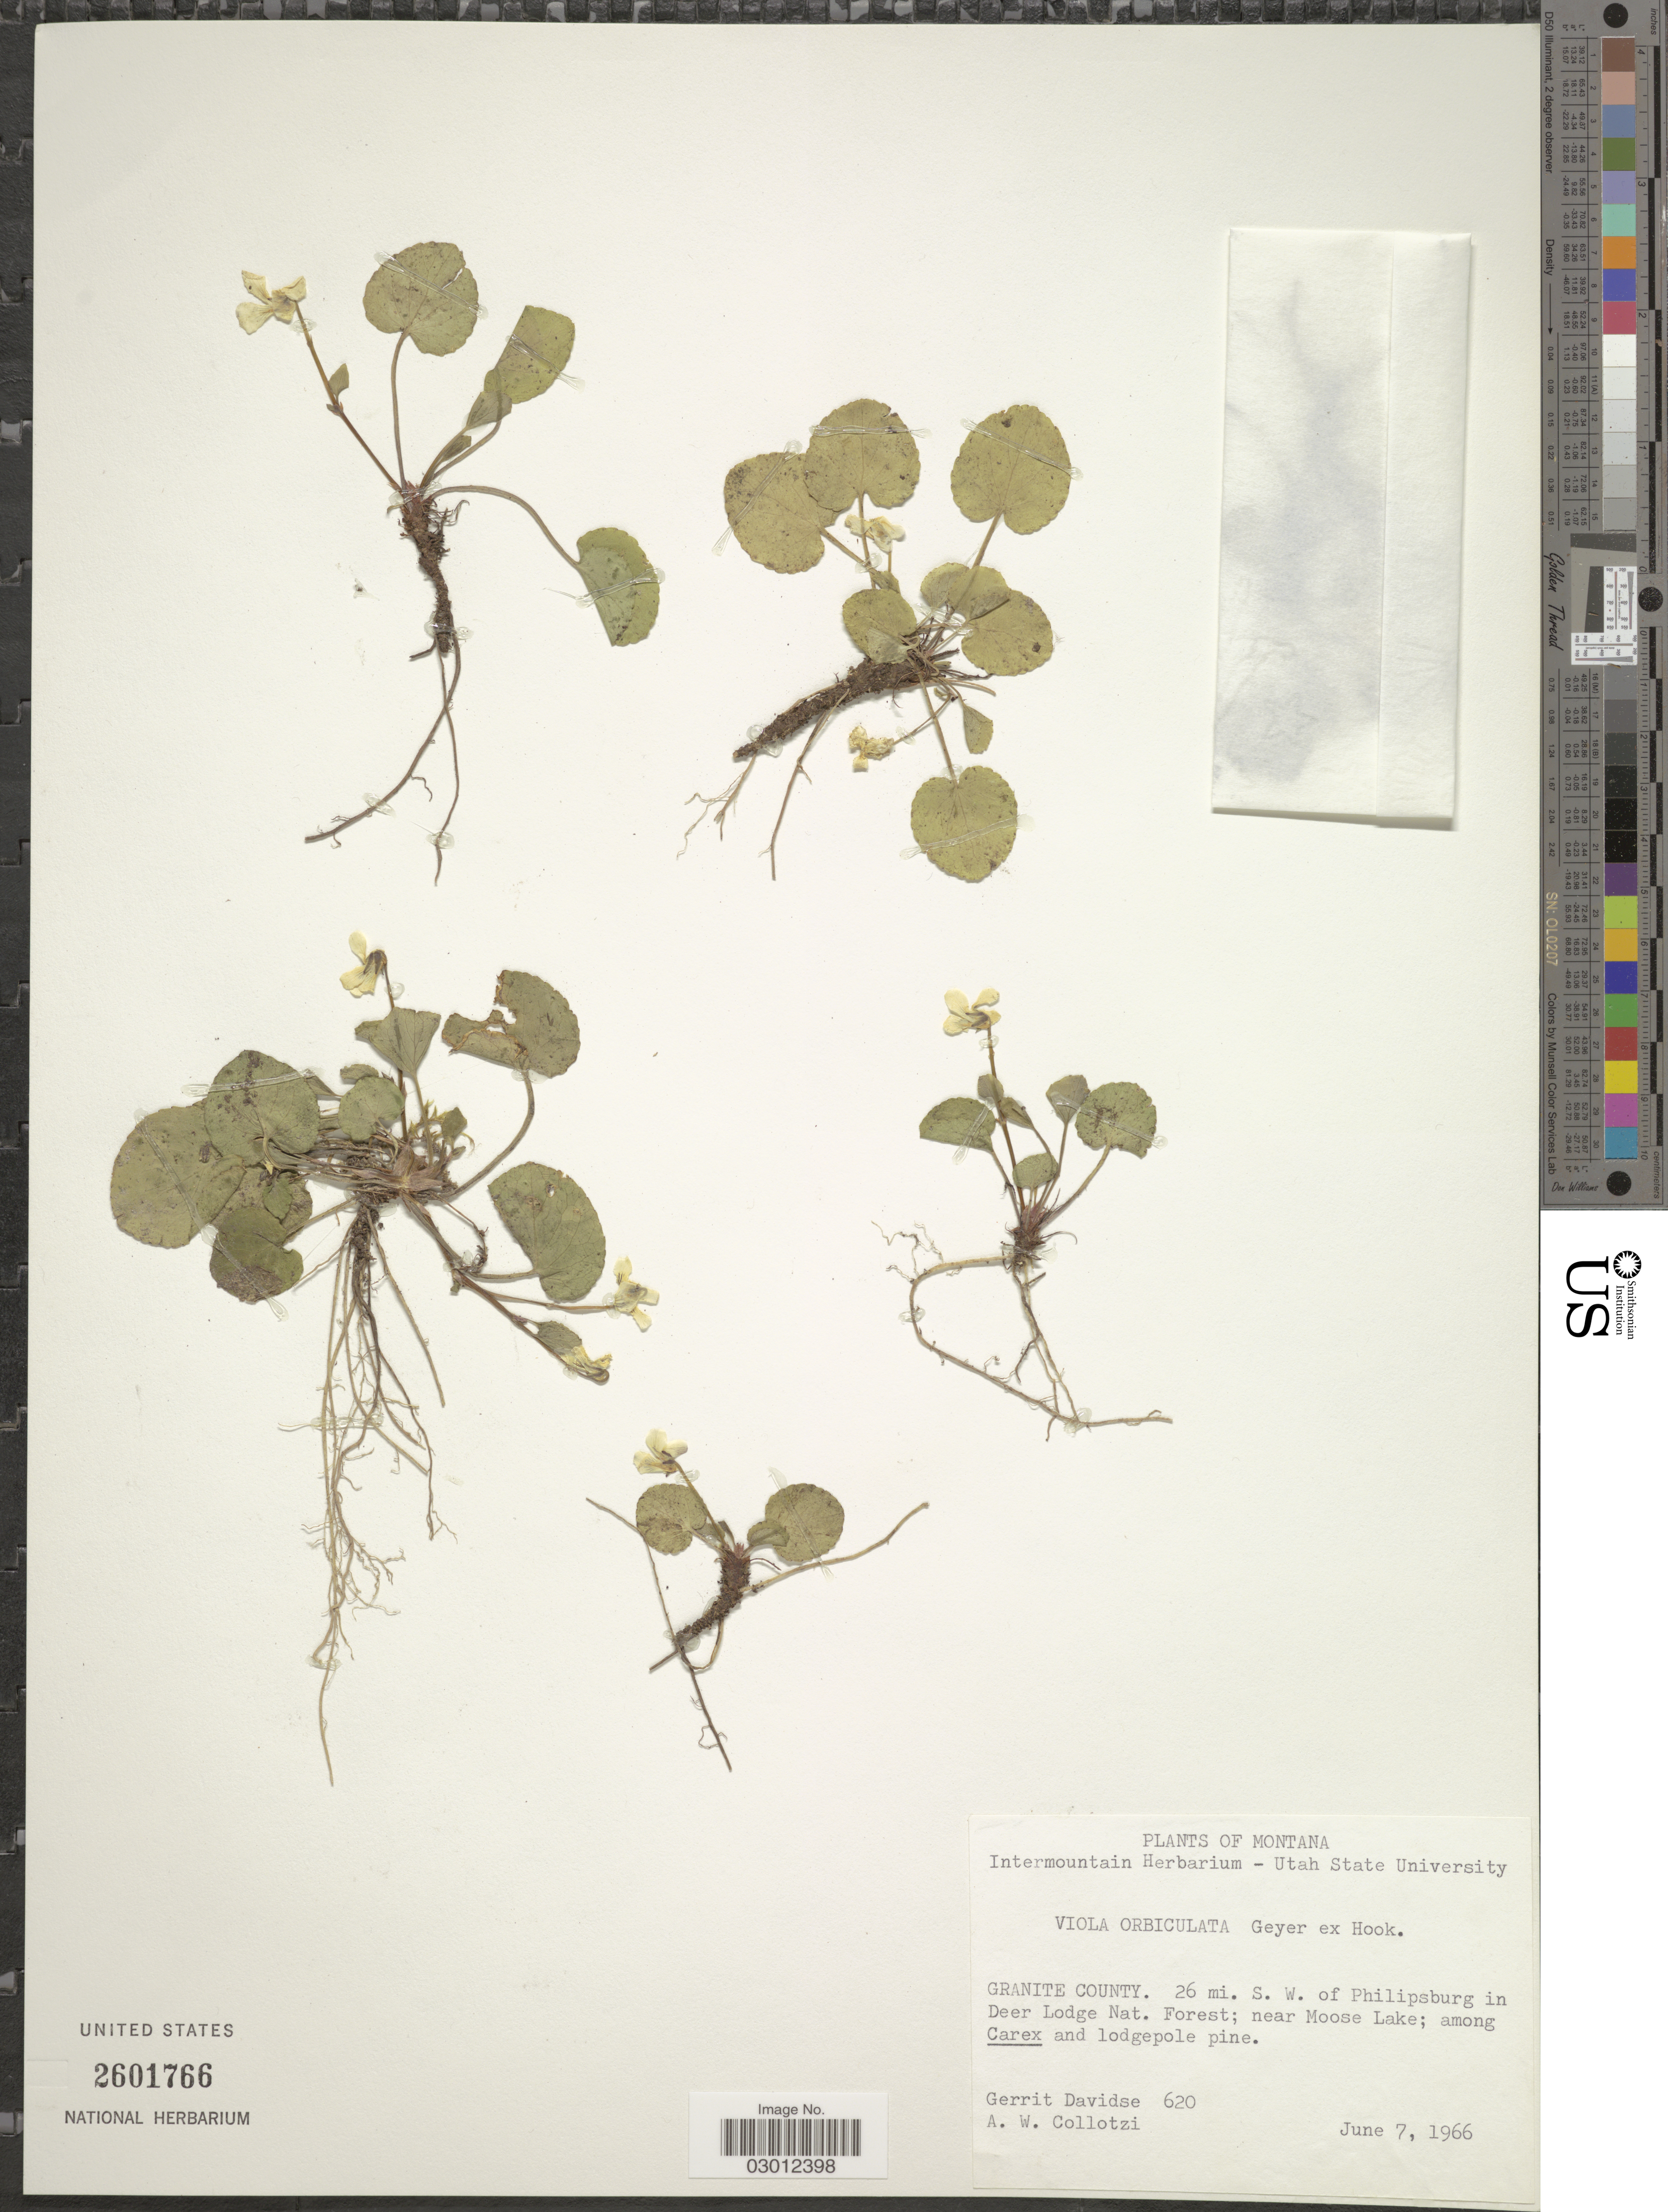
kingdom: Plantae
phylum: Tracheophyta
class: Magnoliopsida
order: Malpighiales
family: Violaceae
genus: Viola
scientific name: Viola orbiculata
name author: Geyer ex Hook.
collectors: G. Davidse & A. W. Collotzi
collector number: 620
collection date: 1966-06-07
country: United States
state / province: Montana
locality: Granite County. 26 mi. S. W. of Philipsburg in Deer Lodge Nat. Forest; near Moose Lake.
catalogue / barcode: US 2601766